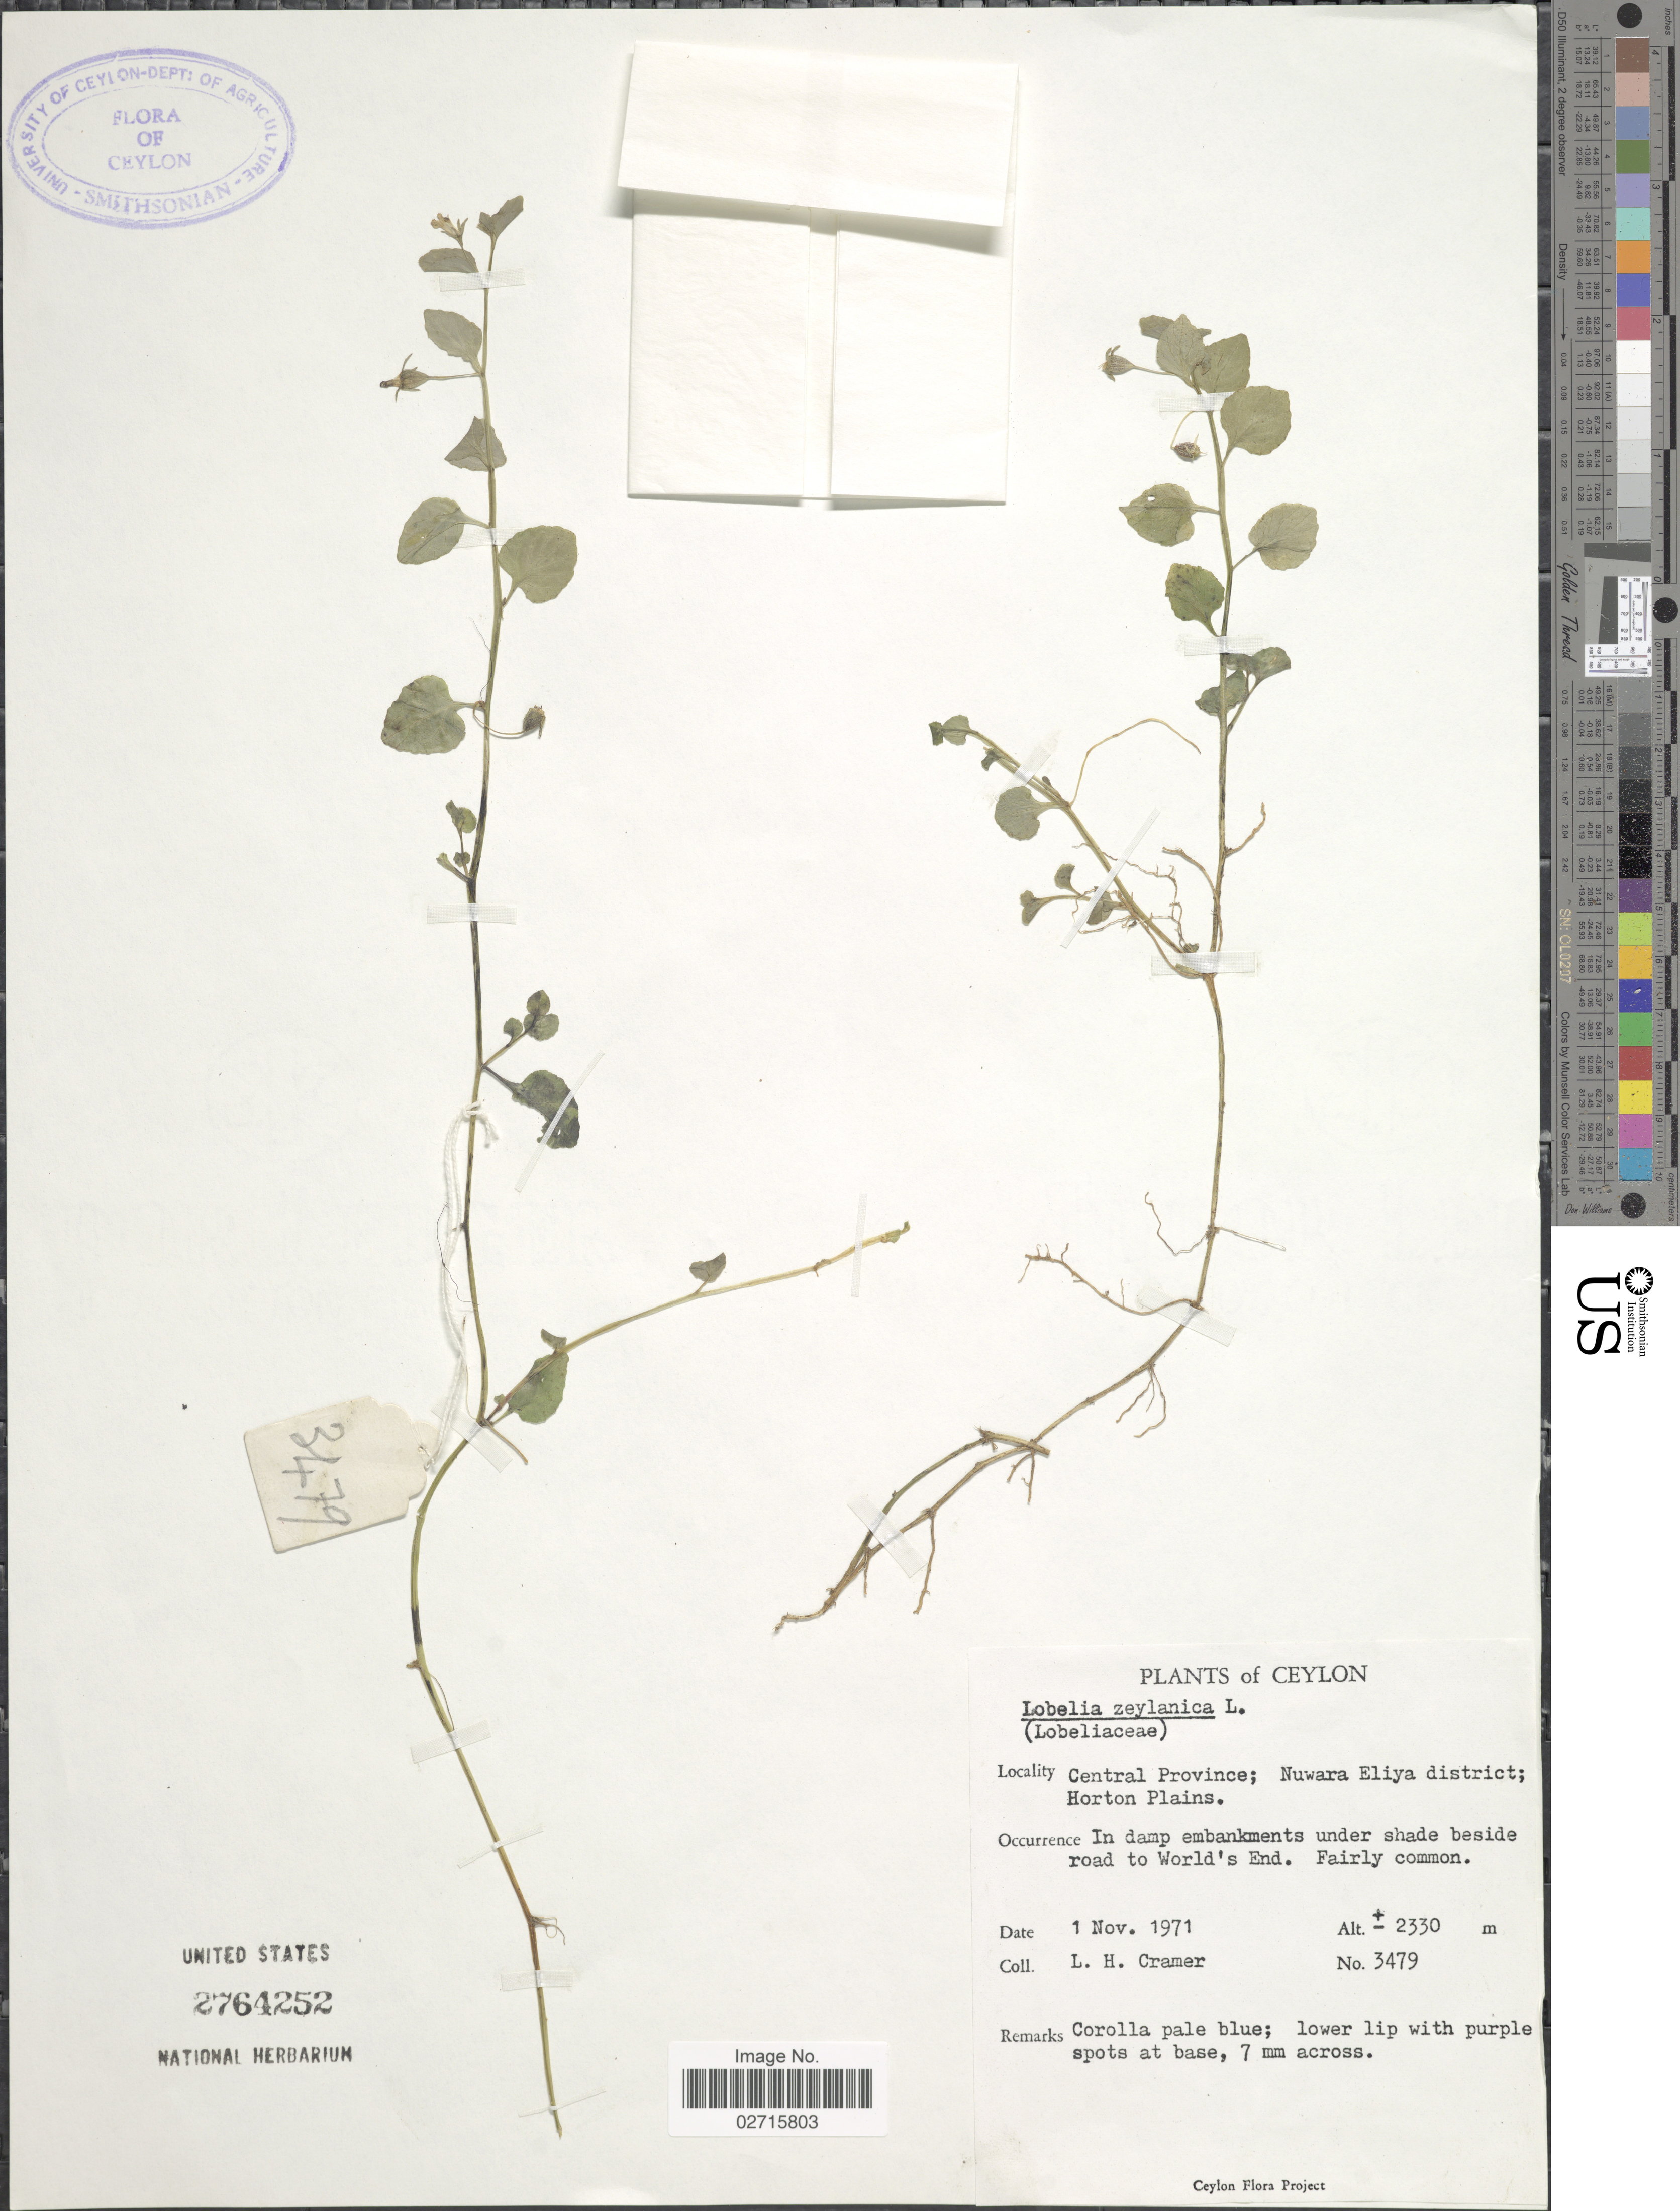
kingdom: Plantae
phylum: Tracheophyta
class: Magnoliopsida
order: Asterales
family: Campanulaceae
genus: Lobelia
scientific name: Lobelia succulenta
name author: Blume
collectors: L. H. Cramer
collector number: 3479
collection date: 1971-11-01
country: Sri Lanka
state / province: Central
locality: Ceylon. Central Province; Nuwara Eliya district; Horton Plains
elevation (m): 2330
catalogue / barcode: US 2764252